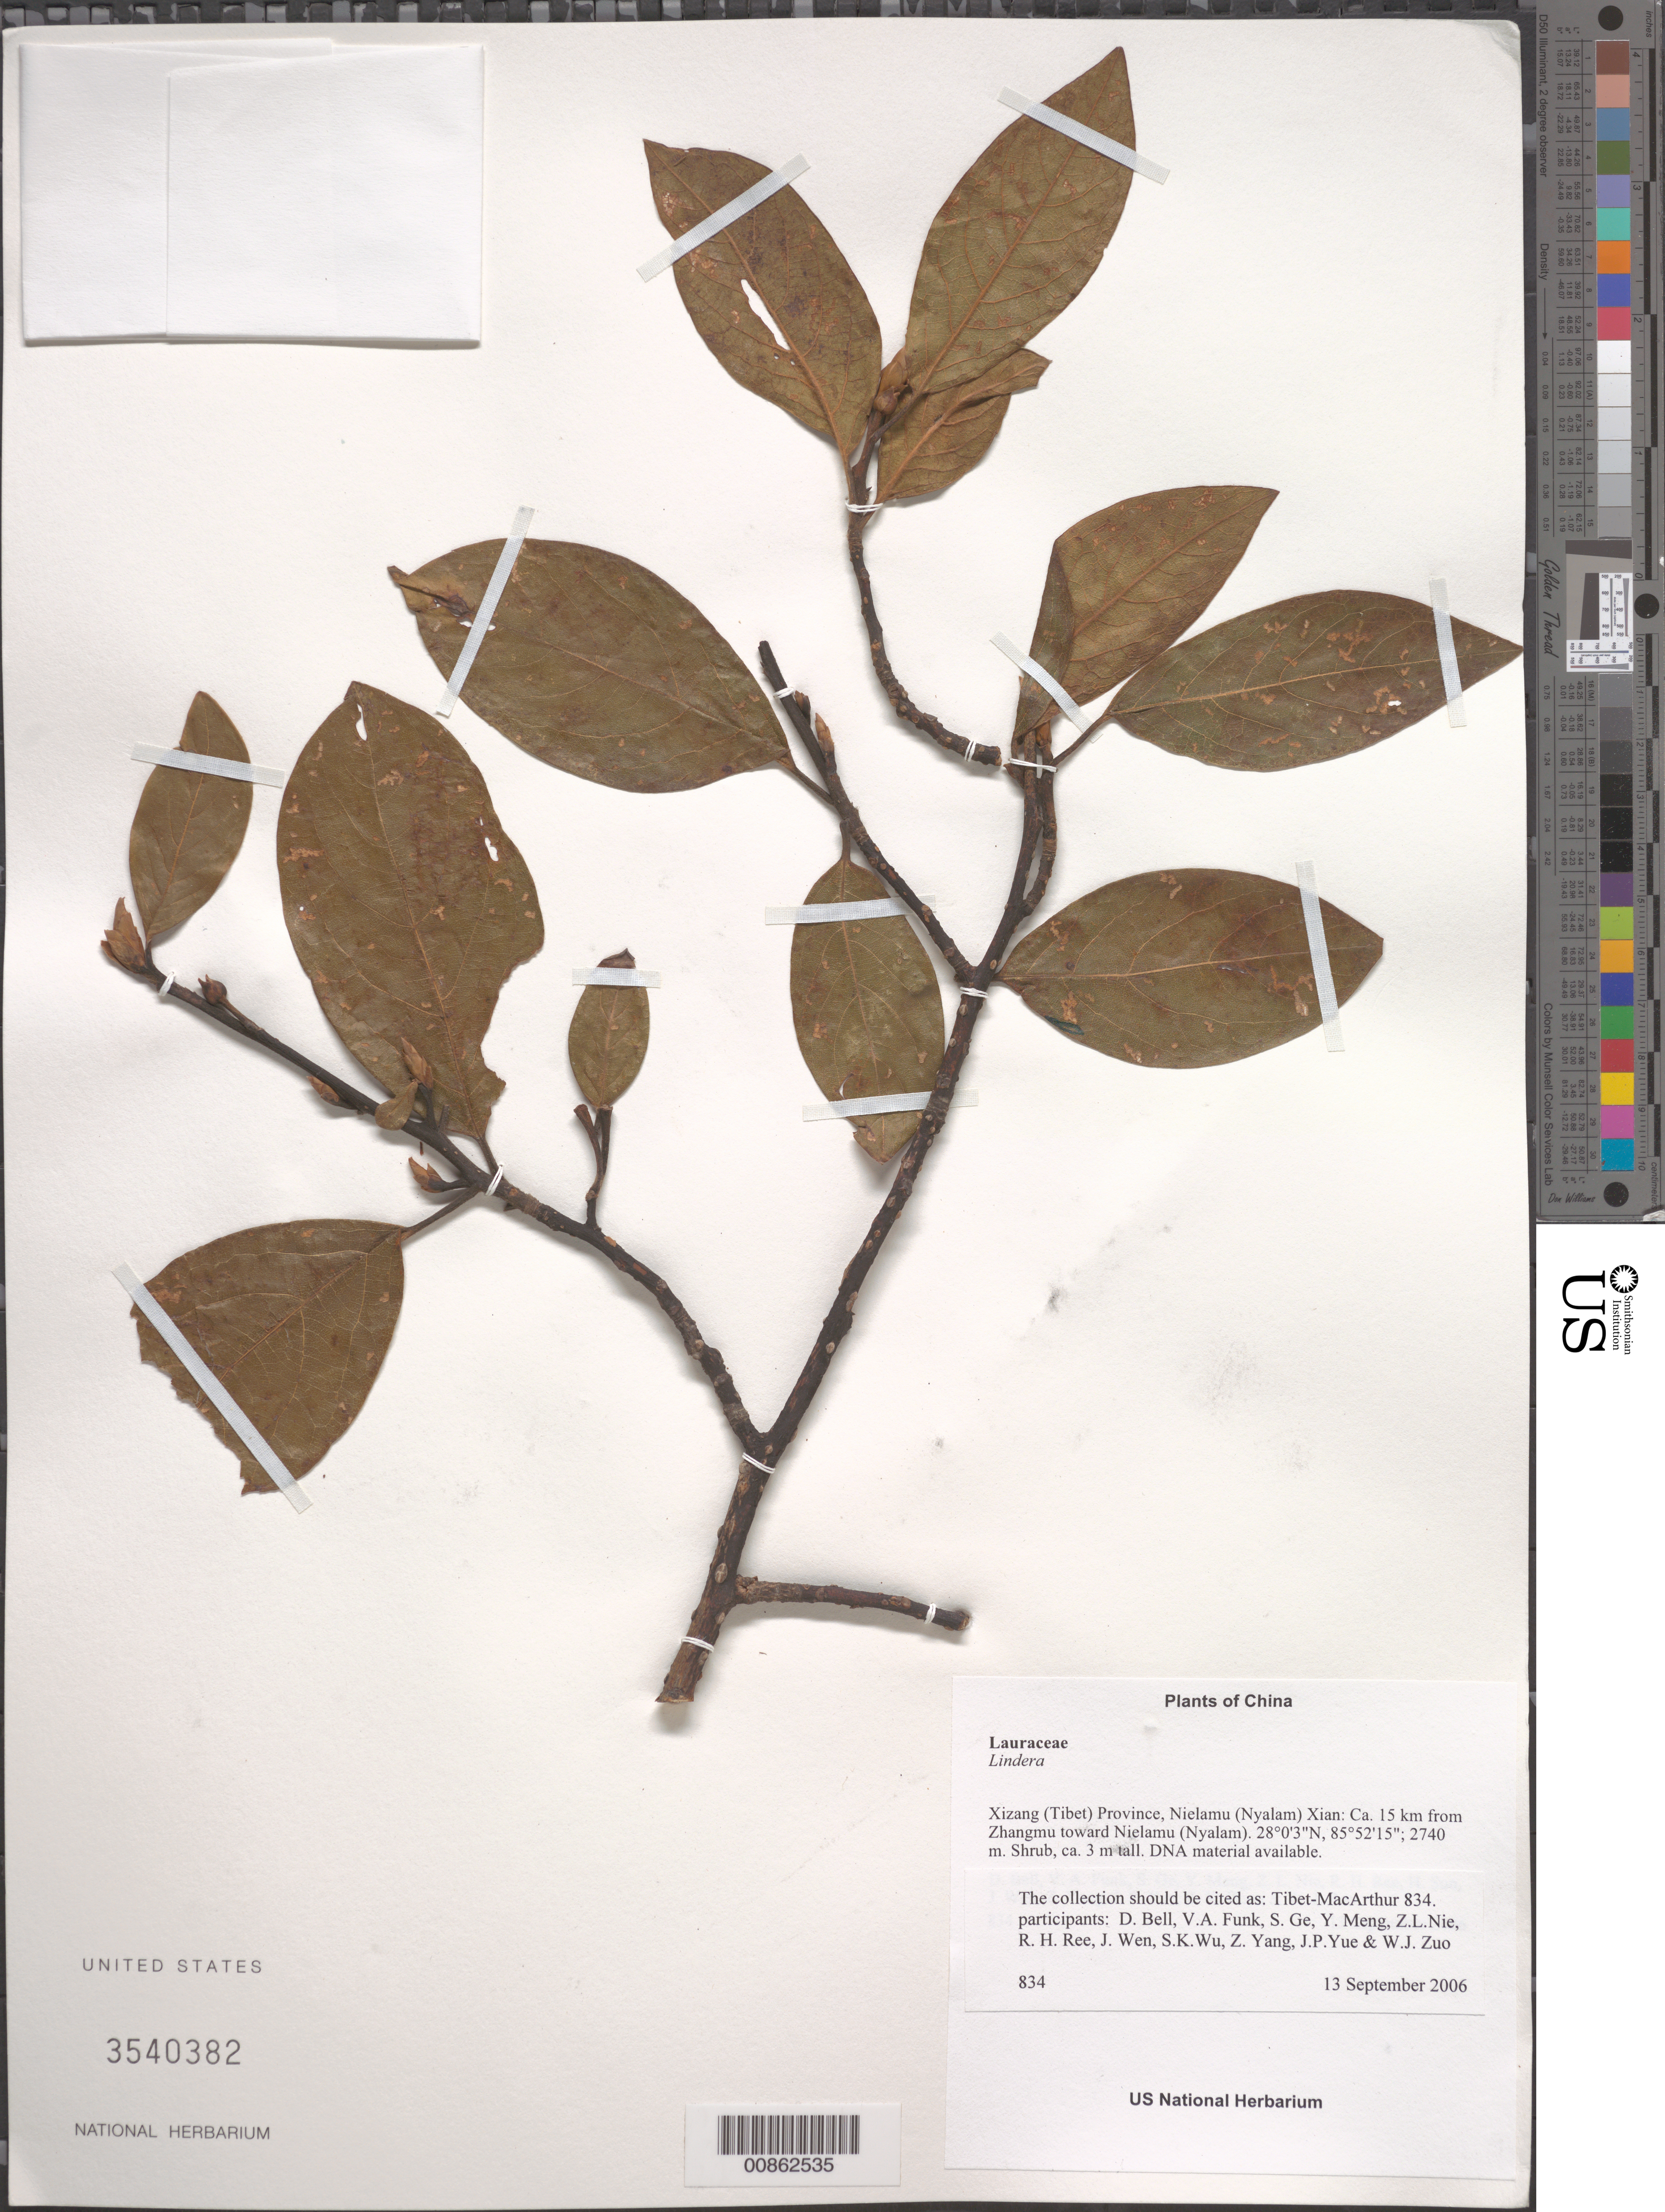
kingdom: Plantae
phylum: Tracheophyta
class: Magnoliopsida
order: Laurales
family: Lauraceae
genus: Lindera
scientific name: Lindera sp.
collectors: Tibet-MacArthur, D. A. Bell, V. Funk, S. Ge, Y. Meng, Z. Nie, R. Ree, H. Sun, J. Wen, Z. Yang, J. Yue, Z. Zhou & W. Zuo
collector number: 834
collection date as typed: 13 Sep 2006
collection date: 2006-09-13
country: China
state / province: Xizang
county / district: Nielamu (Nyalam) Xian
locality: Ca. 15 km from Zhangmu toward Nielamu (Nyalam).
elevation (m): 2740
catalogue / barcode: US 3540382